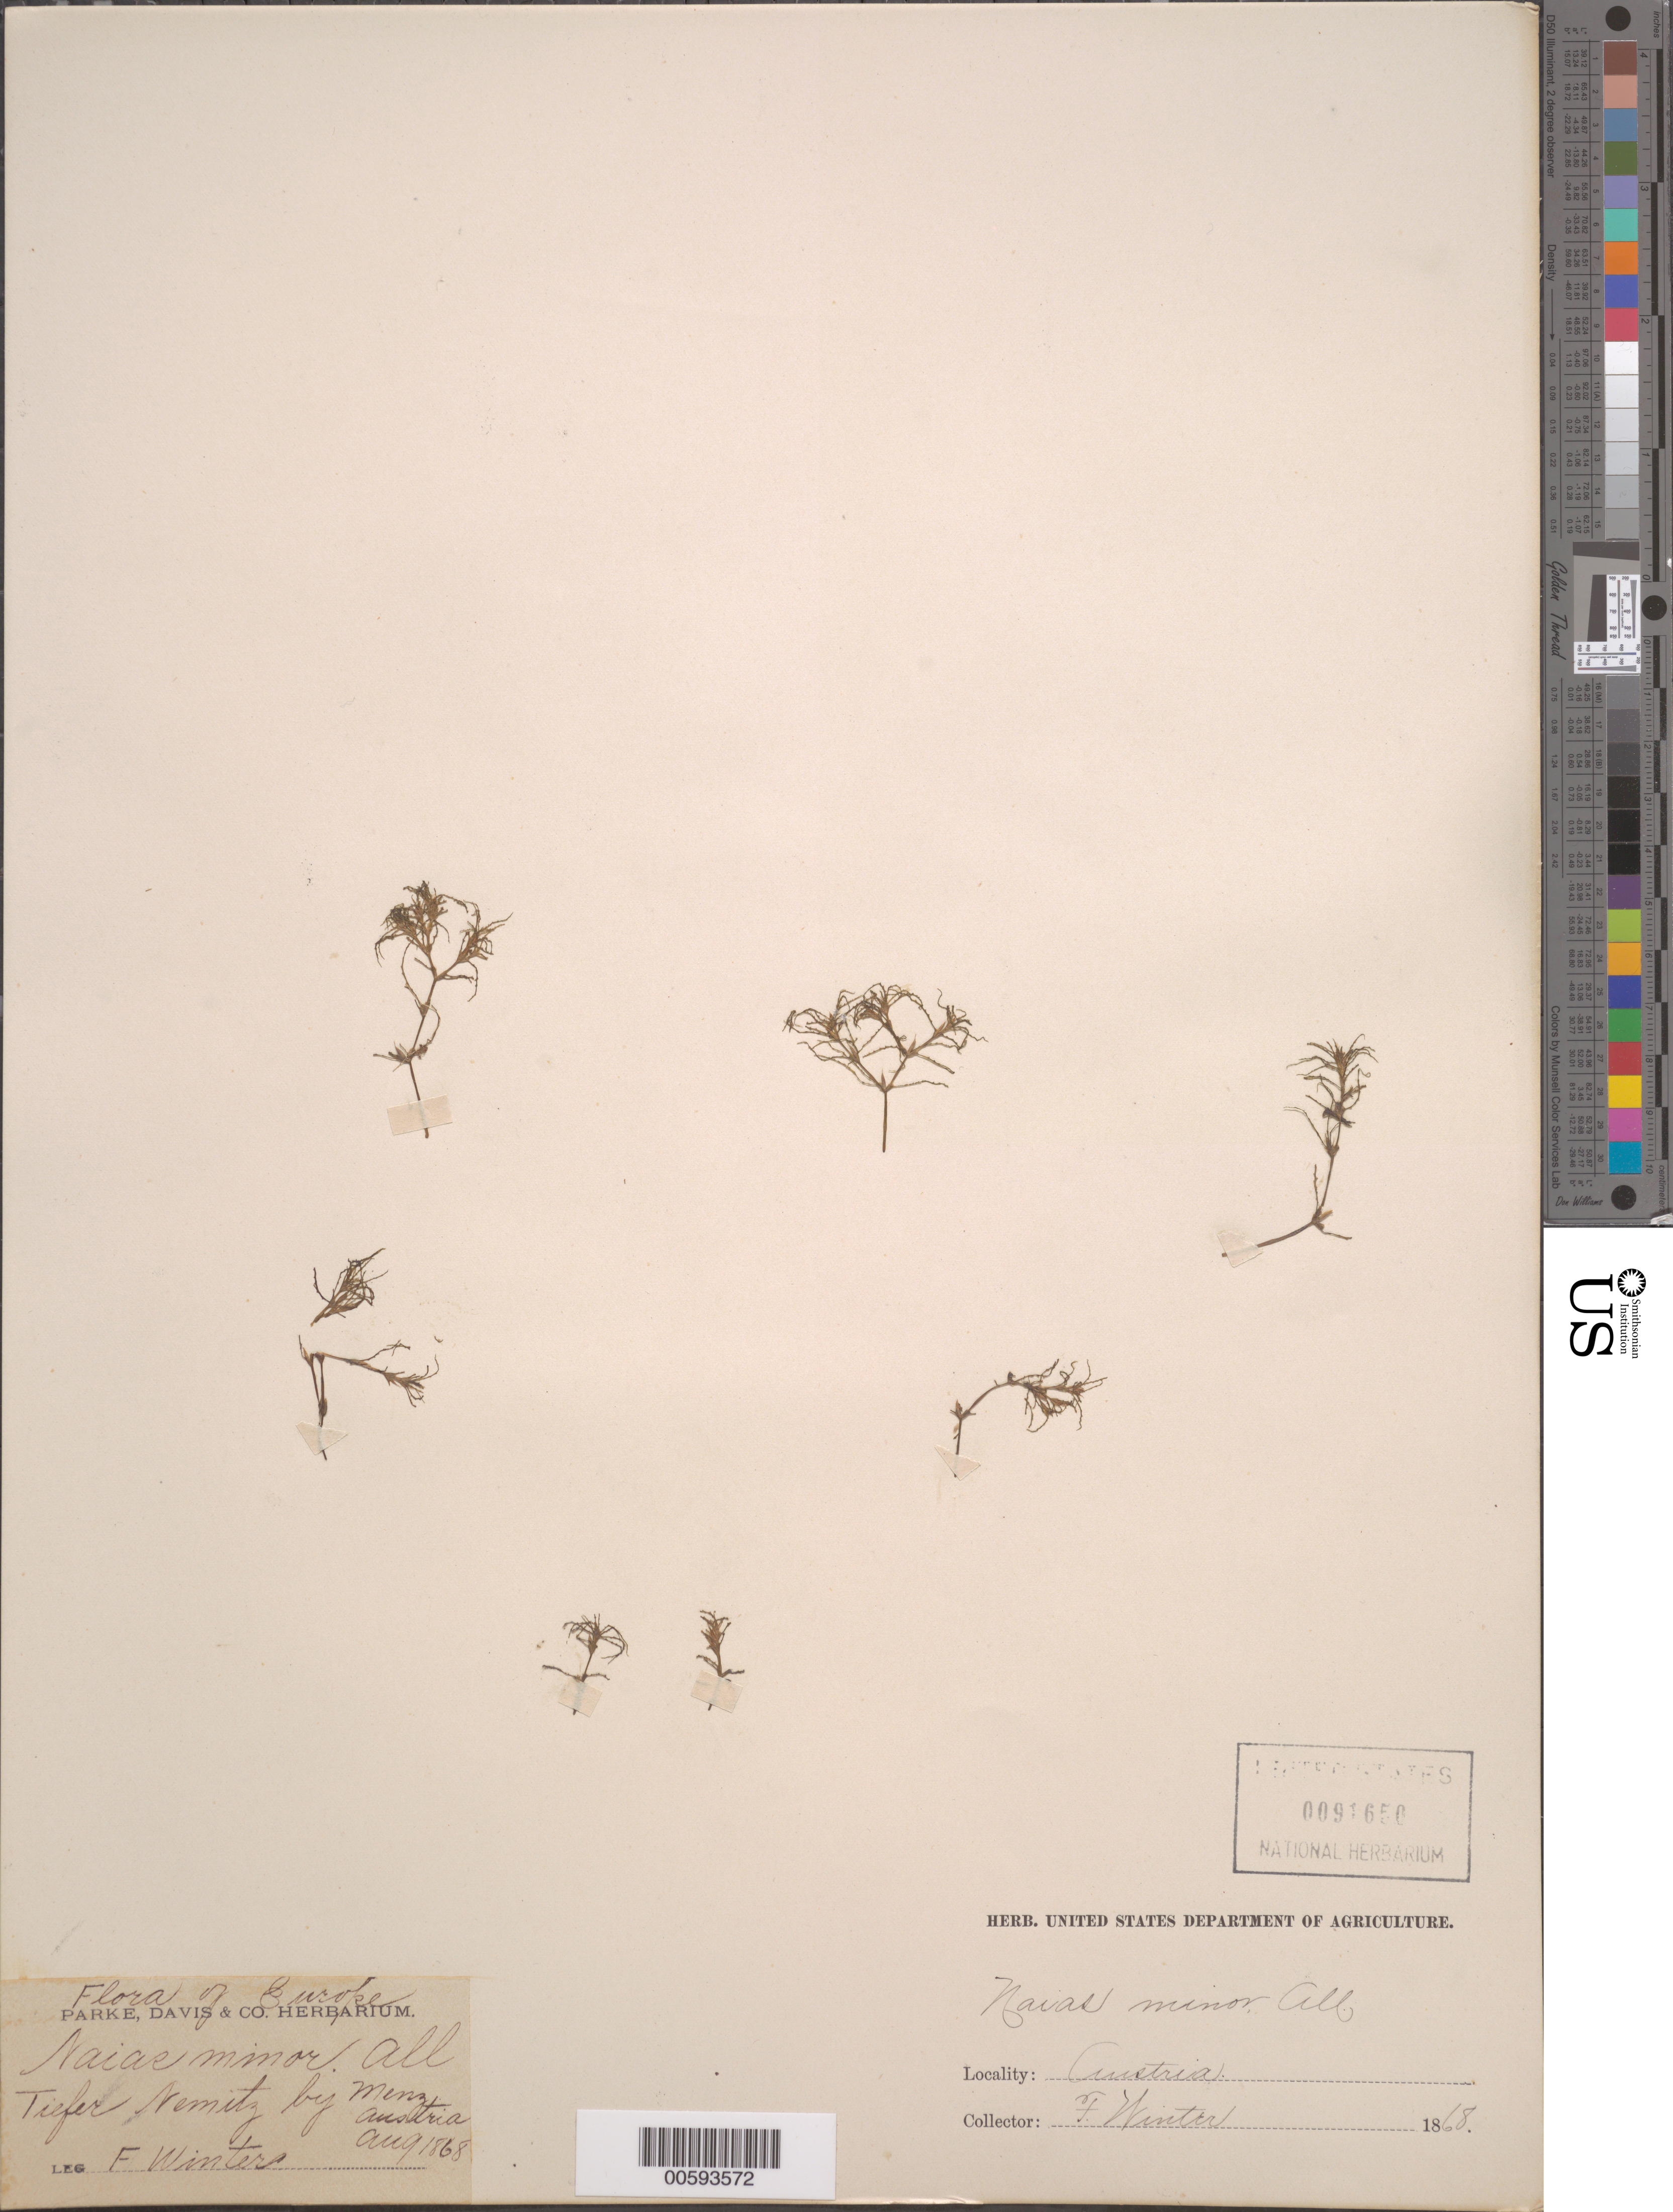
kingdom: Plantae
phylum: Tracheophyta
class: Liliopsida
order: Alismatales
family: Hydrocharitaceae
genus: Najas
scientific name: Najas minor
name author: All.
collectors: F. Winter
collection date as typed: Aug 1868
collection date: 1868-08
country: Austria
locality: Tiefer Nemitz by Menz. [Country: Germany?]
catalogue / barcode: US 91650